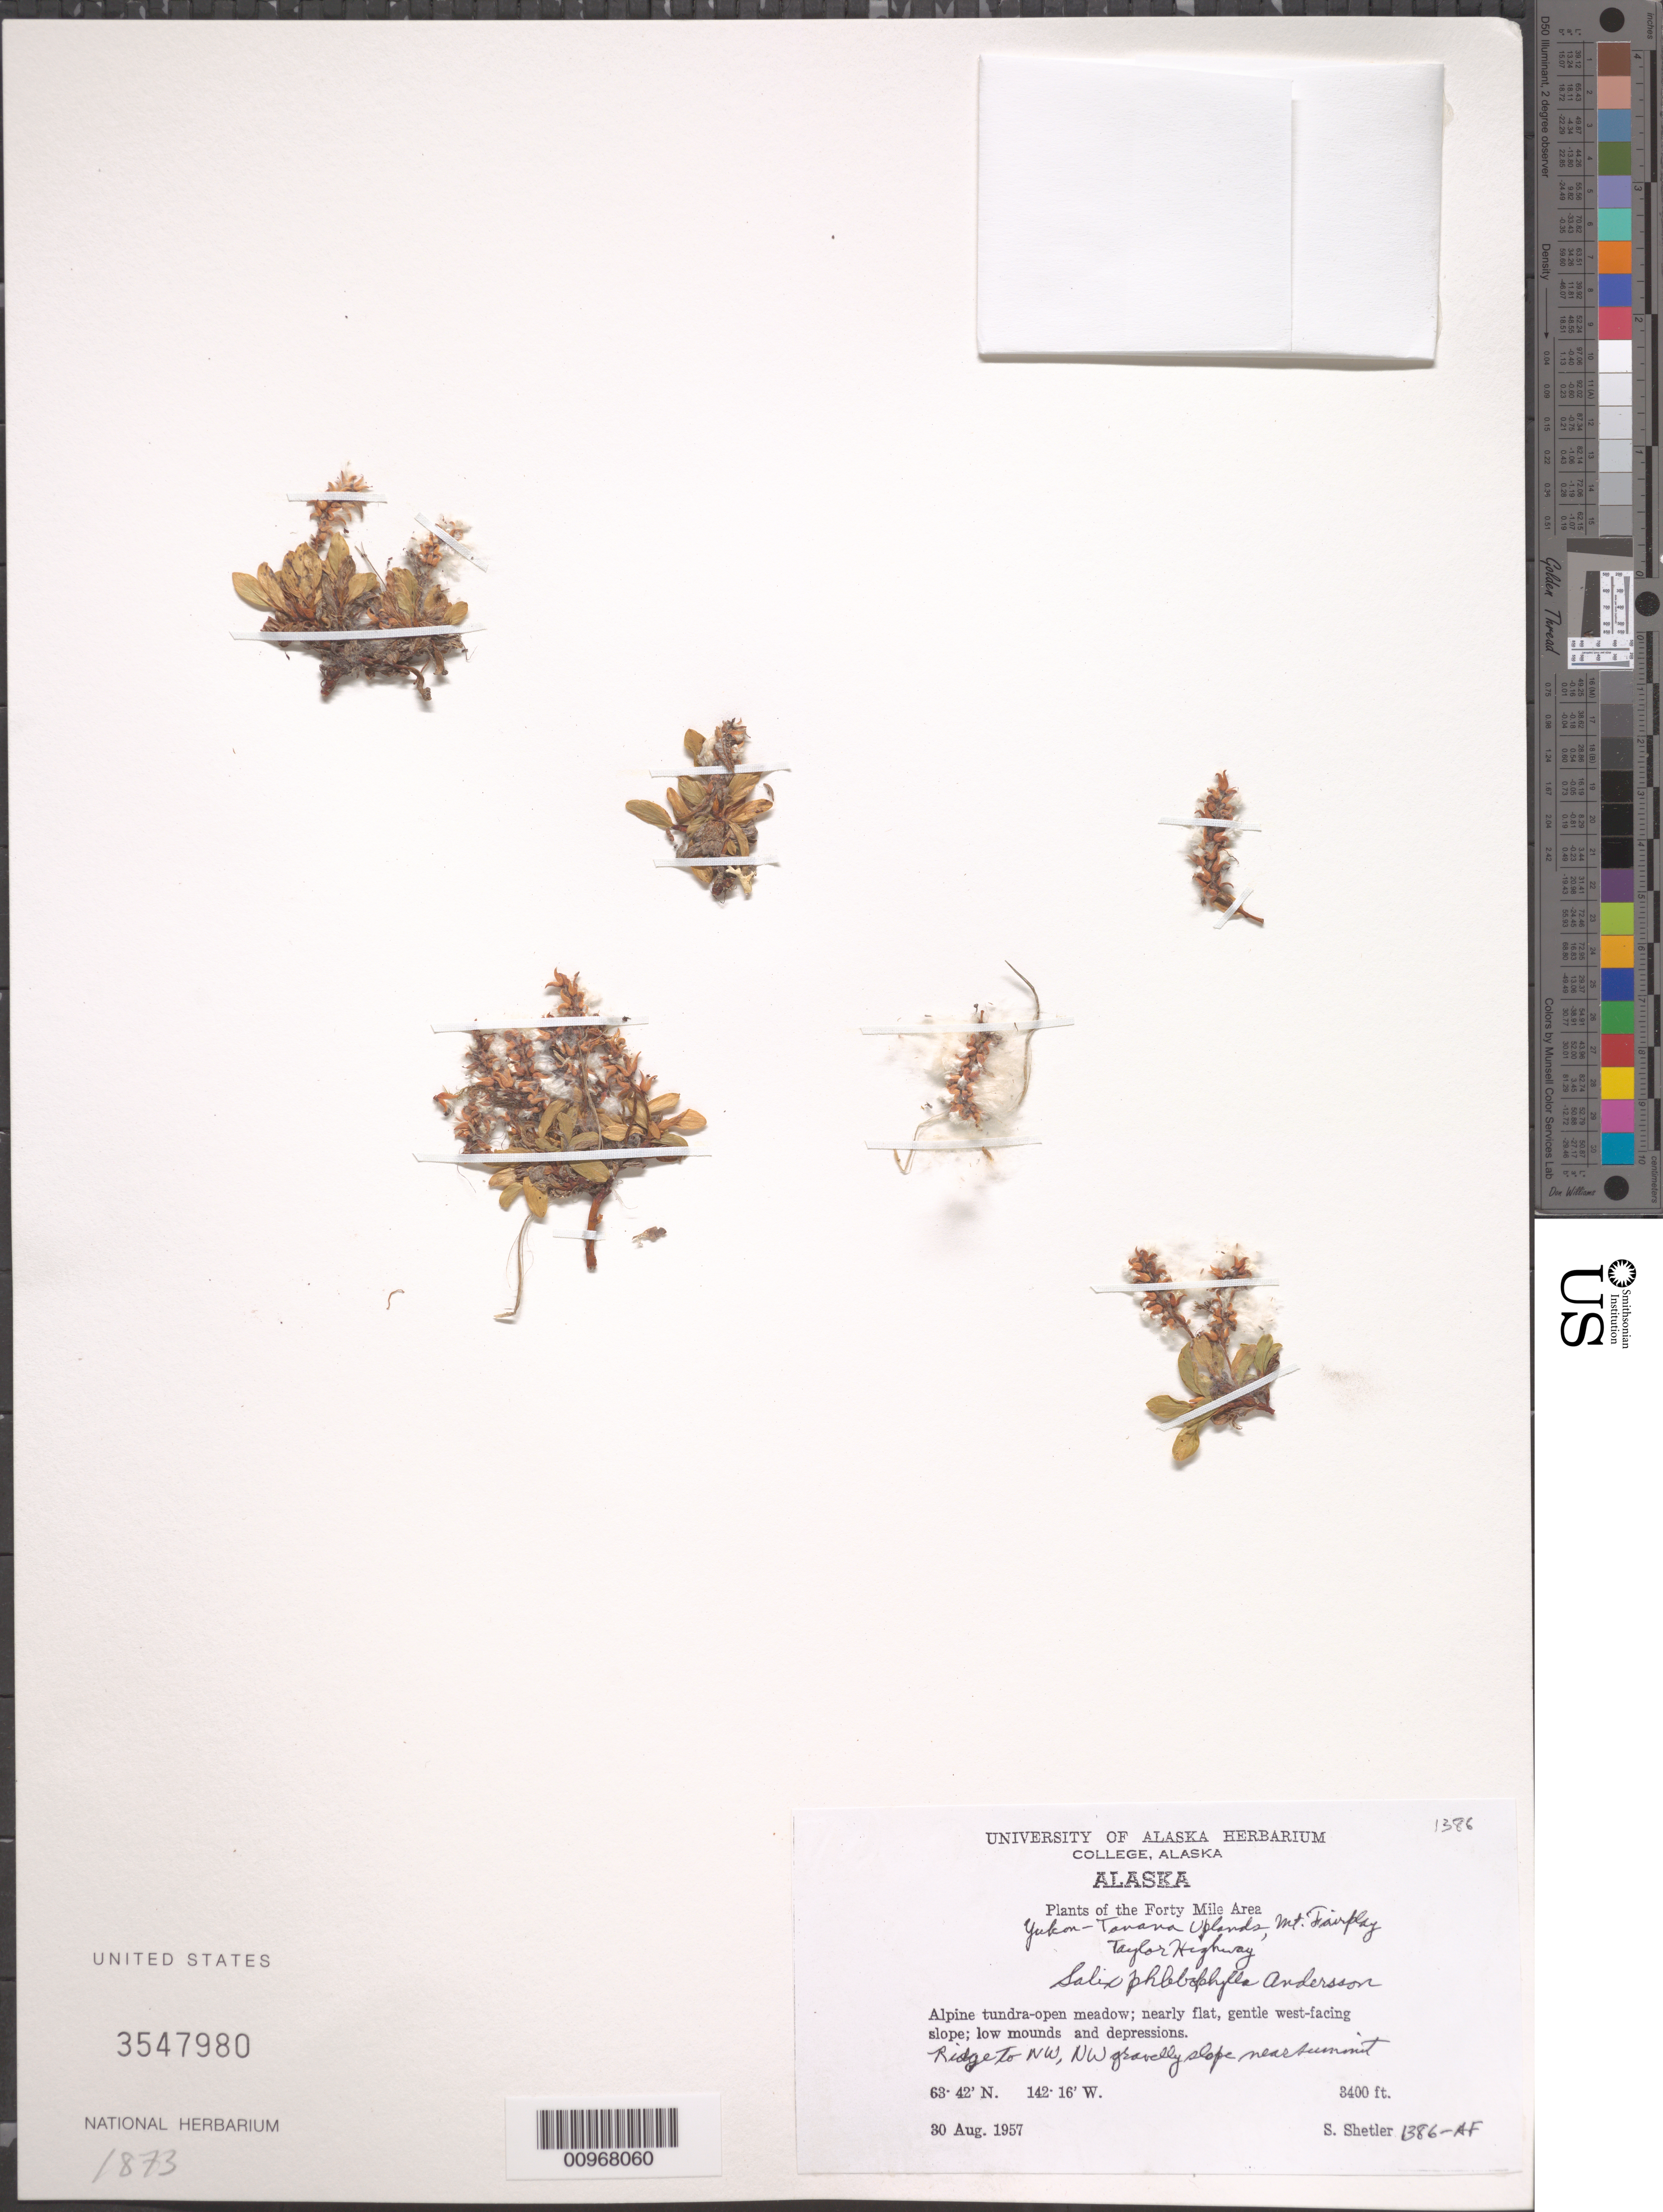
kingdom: Plantae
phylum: Tracheophyta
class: Magnoliopsida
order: Malpighiales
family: Salicaceae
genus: Salix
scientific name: Salix phlebophylla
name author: Andersson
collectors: S. Shetler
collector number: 1386-AF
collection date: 1957-08-30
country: United States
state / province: Alaska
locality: The Forty Mile Area. Yukon-Tanana Uplands, Mt. Fairplay. Taylor Highway. Ridge to NW, NW gravelly slope near summit.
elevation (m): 1036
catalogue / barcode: US 3547980